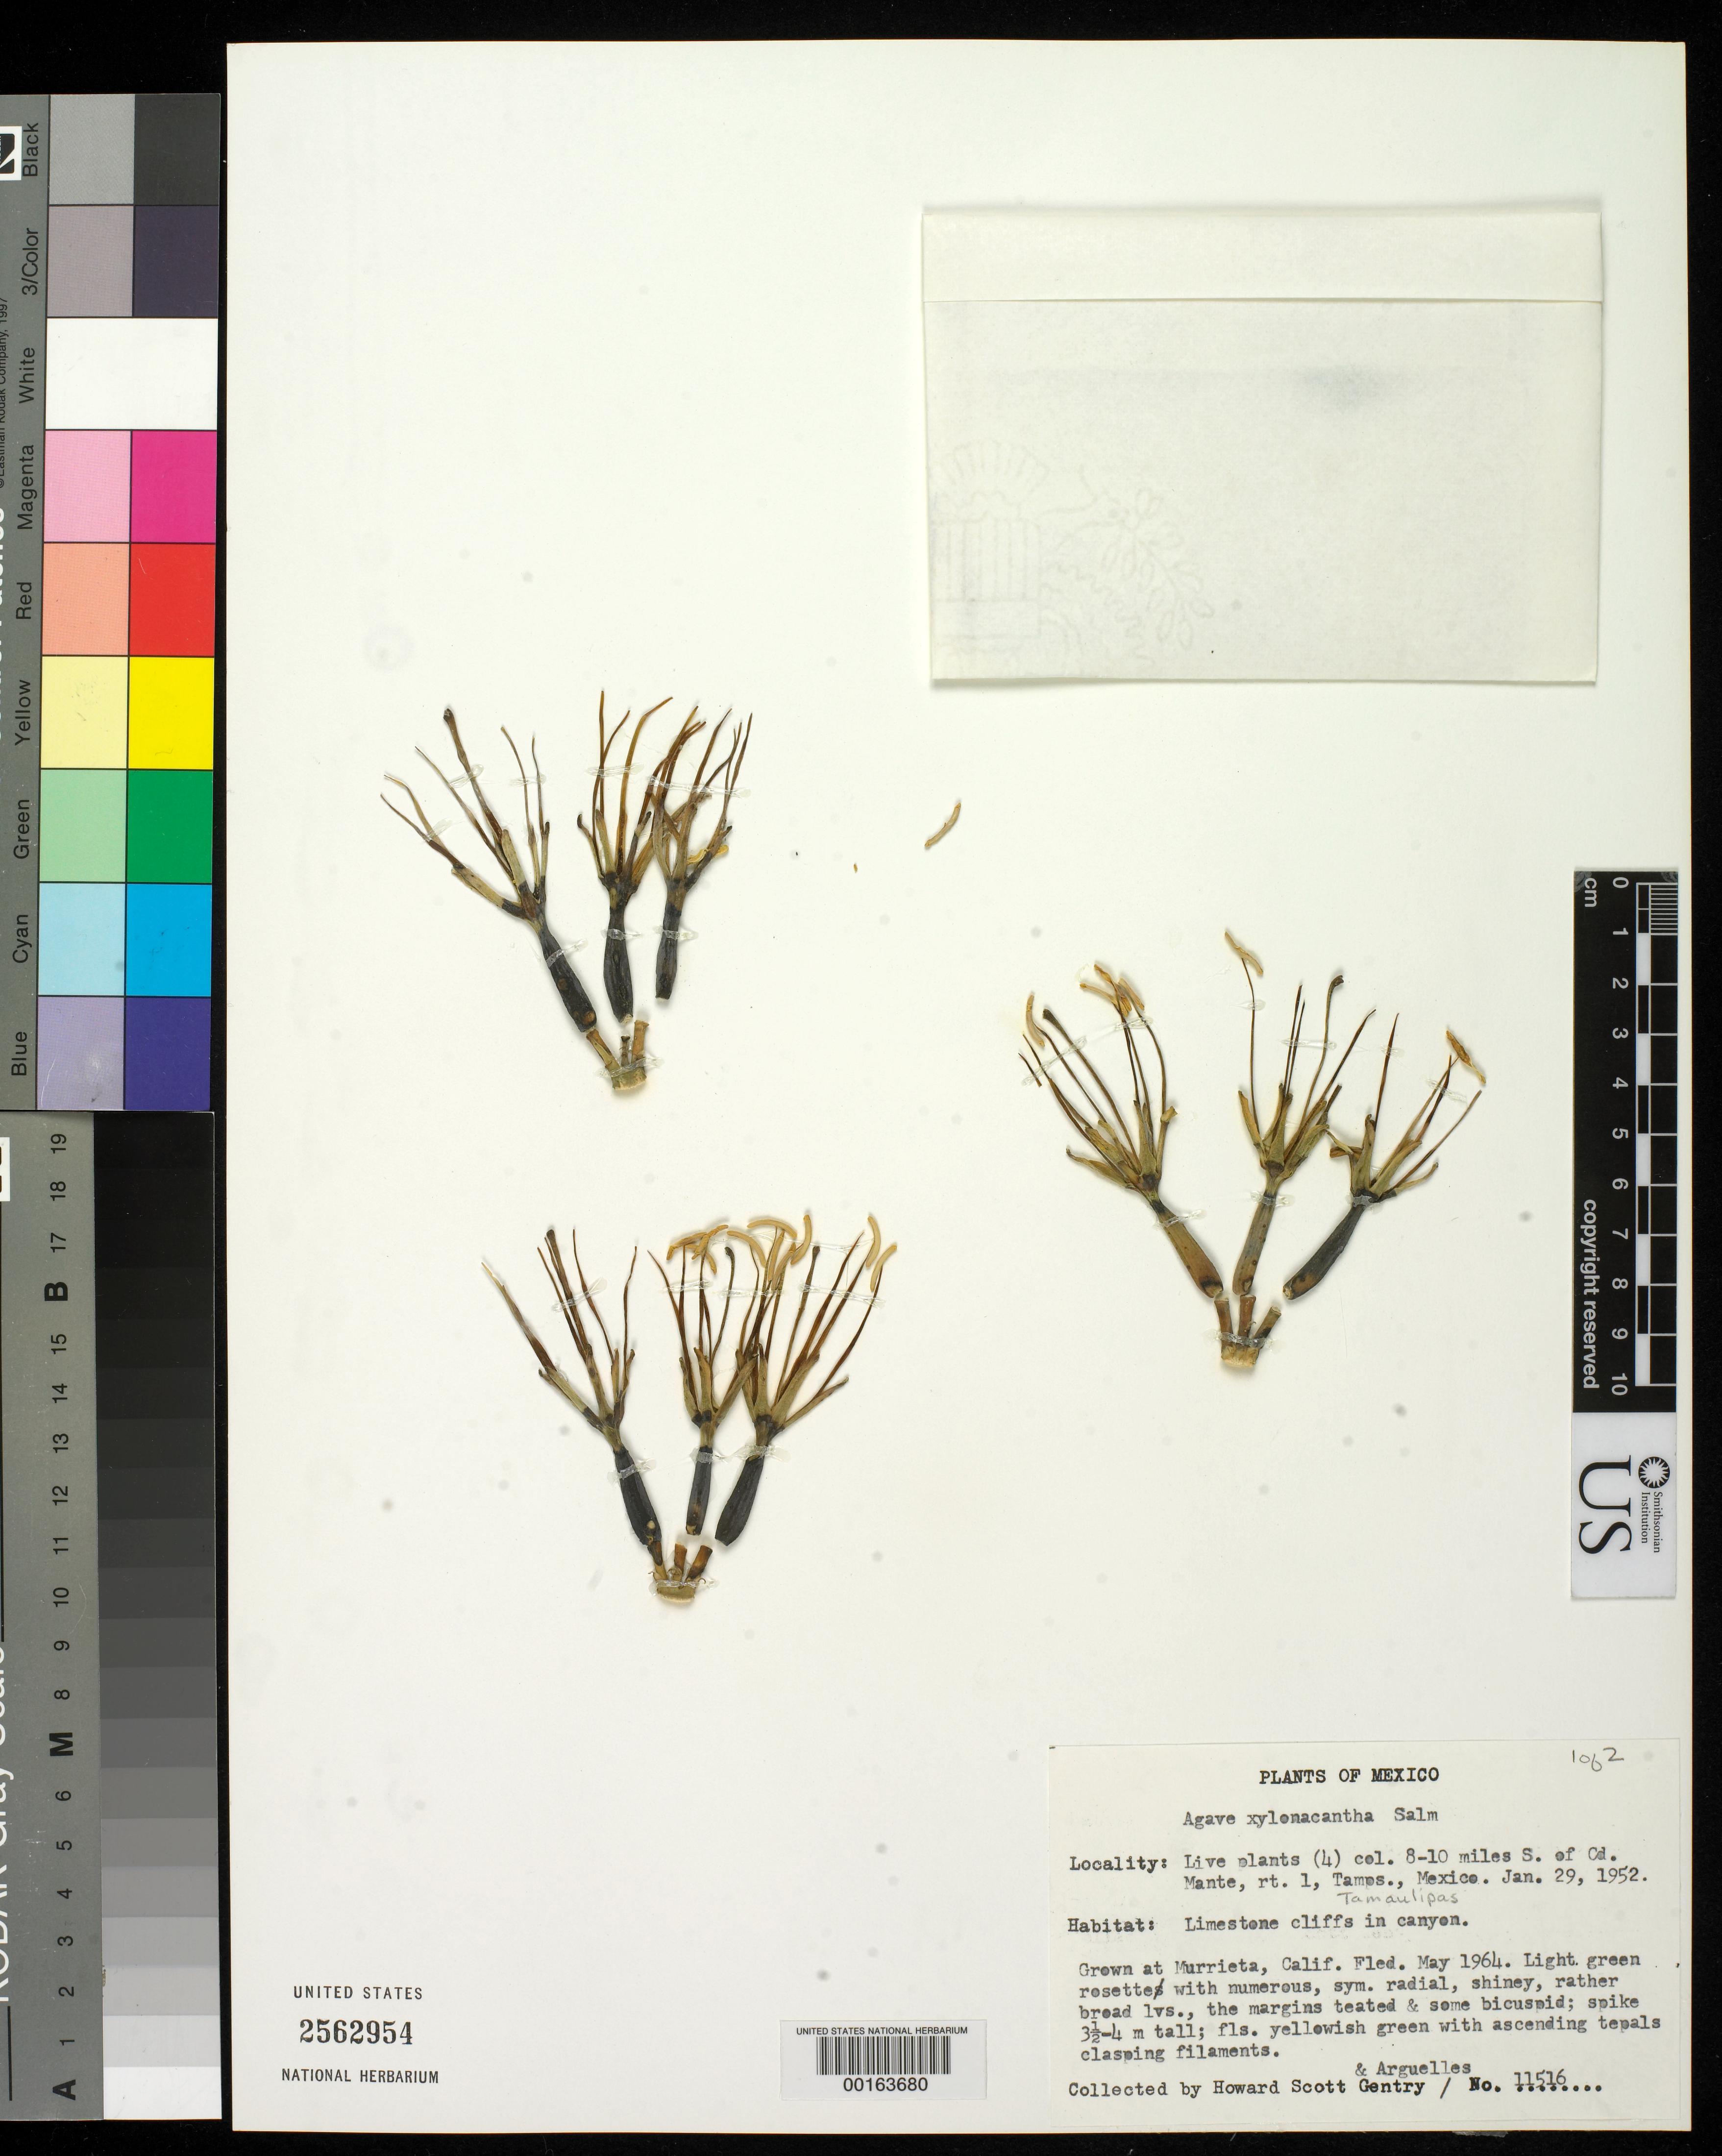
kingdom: Plantae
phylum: Tracheophyta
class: Liliopsida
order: Asparagales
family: Asparagaceae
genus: Agave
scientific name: Agave xylonacantha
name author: Salm-Dyck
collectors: H. S. Gentry & J. Arguelles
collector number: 11516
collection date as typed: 29 Jan 1952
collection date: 1952-01-29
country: Mexico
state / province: Tamaulipas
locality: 8-10 mi S of Cd Mante, rt 1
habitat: Limestone cliffs in canyon; transplanted and grown, murrietta,ca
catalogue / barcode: US 2562954